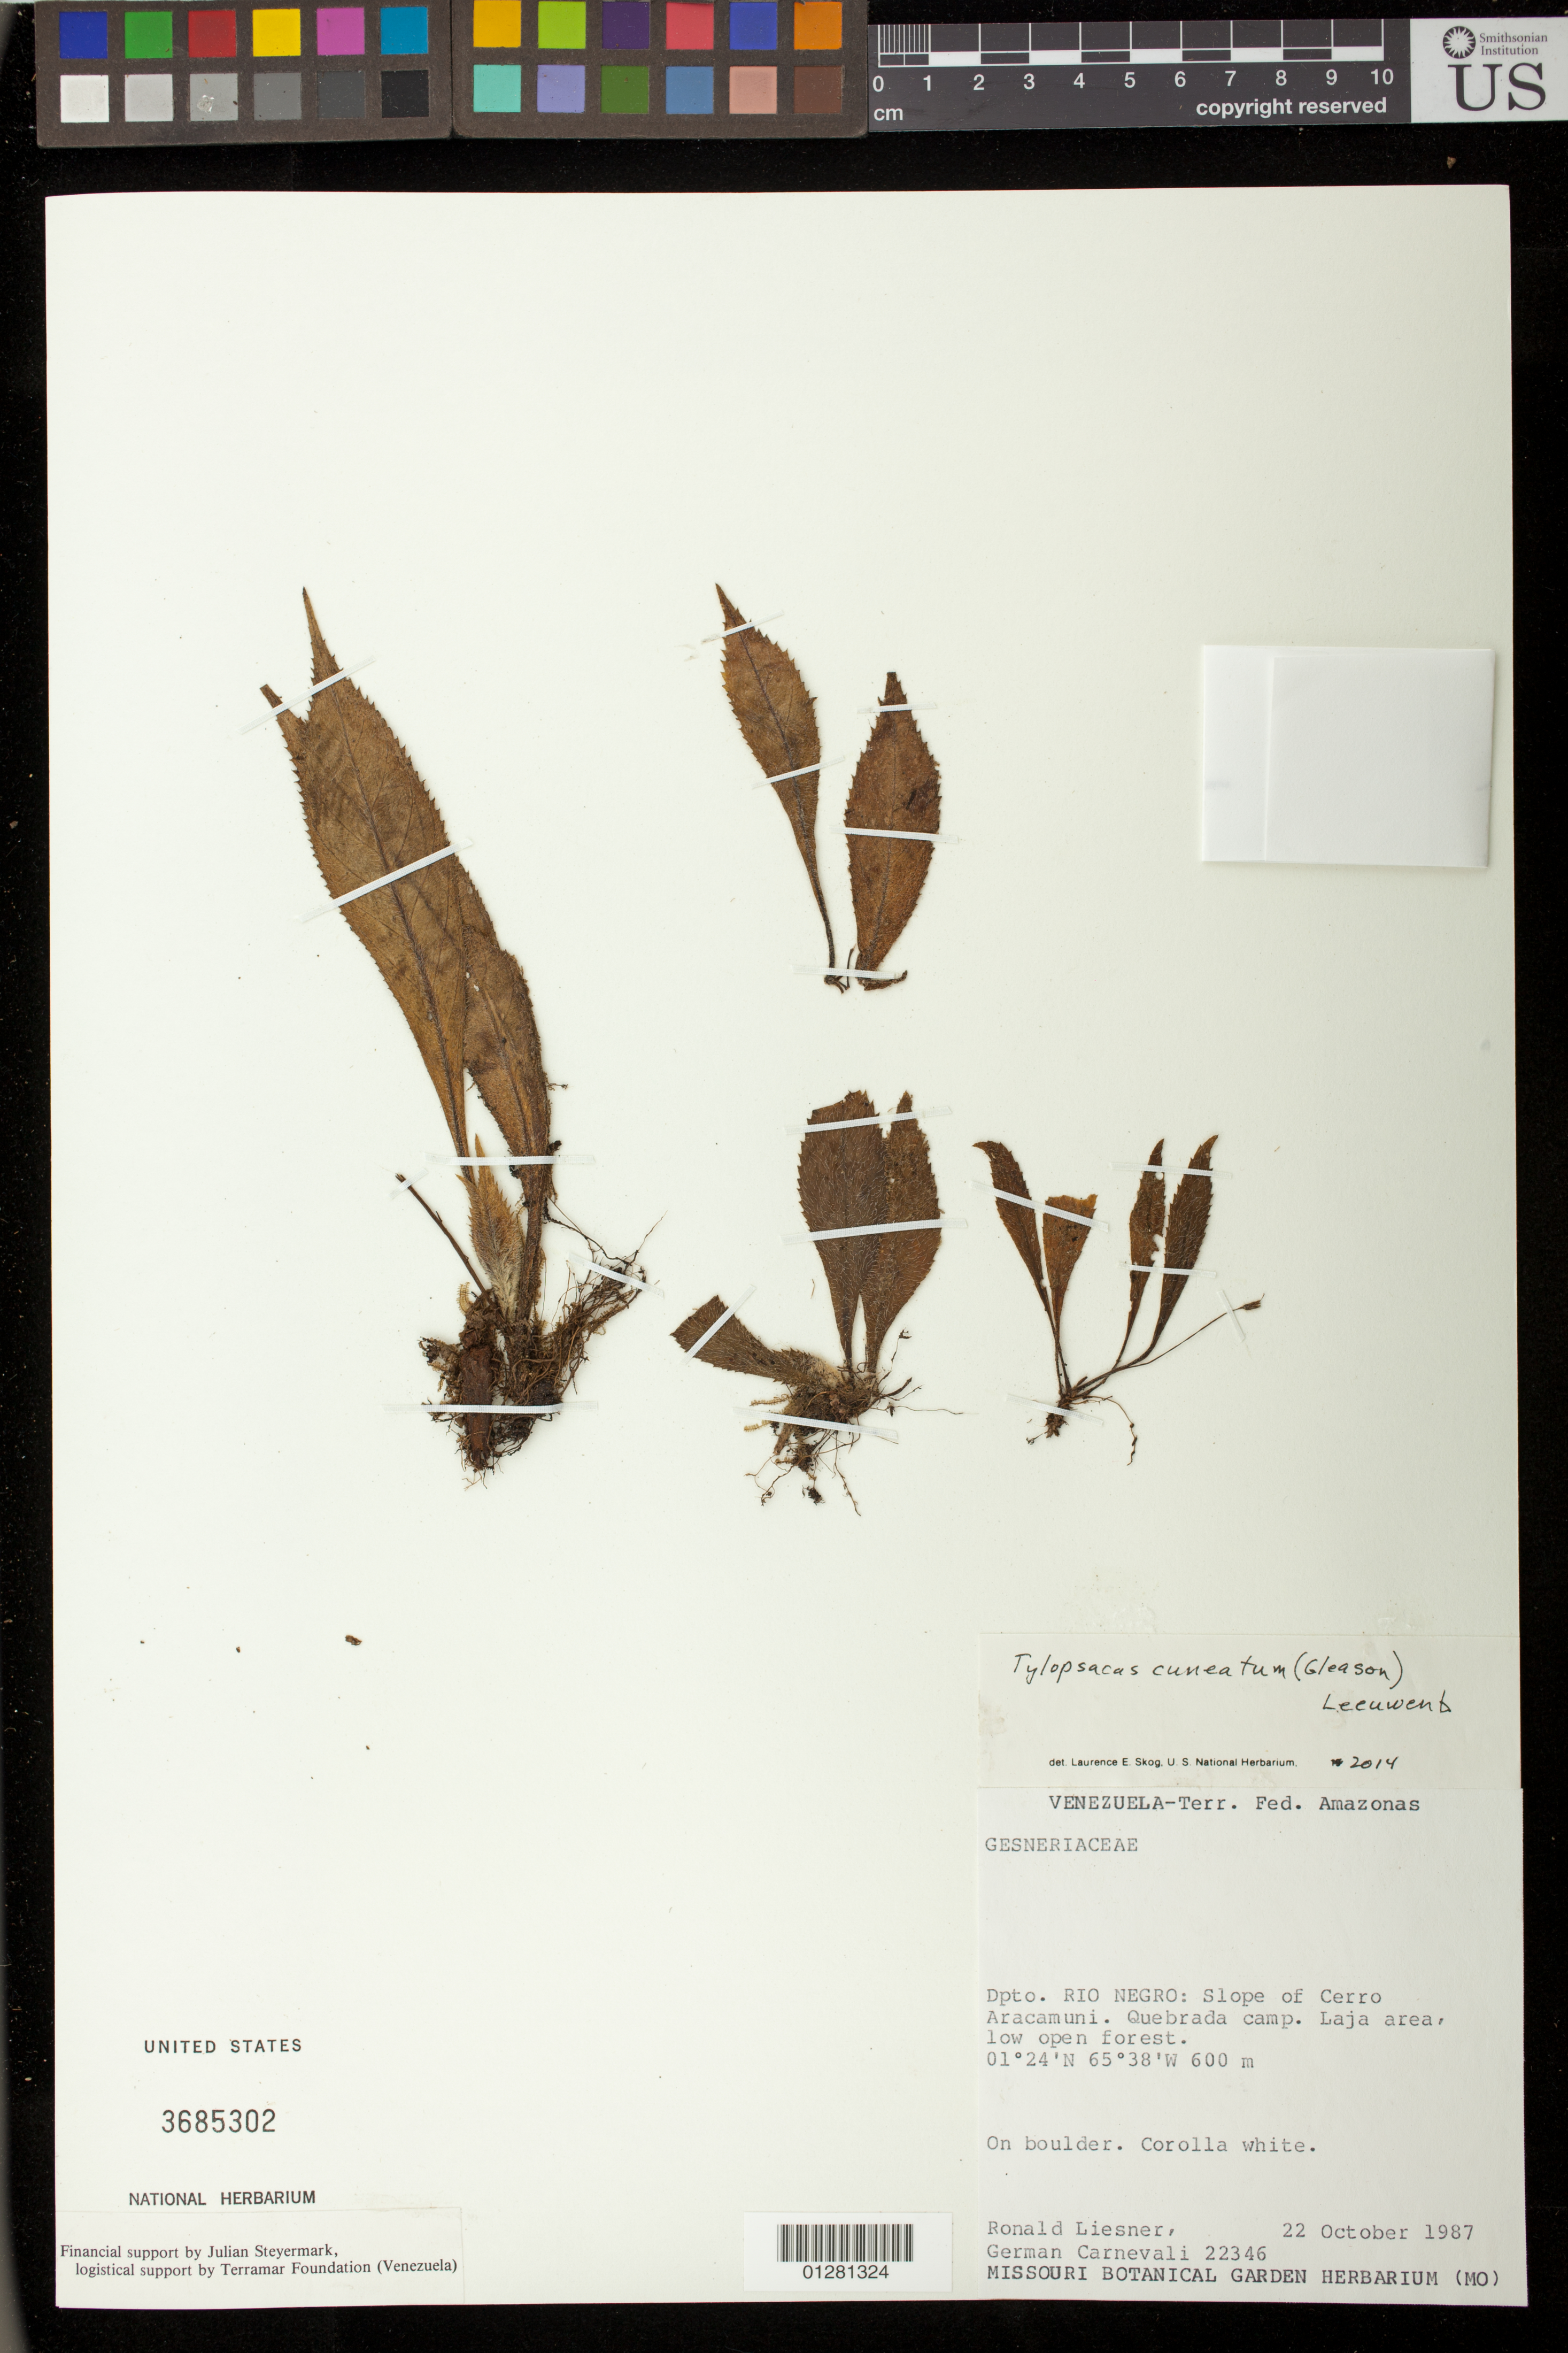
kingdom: Plantae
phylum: Tracheophyta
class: Magnoliopsida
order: Lamiales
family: Gesneriaceae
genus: Tylopsacas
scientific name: Tylopsacas cuneatum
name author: (Gleason) Leeuwenb.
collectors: R. L. Liesner & G. Carnevali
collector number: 22346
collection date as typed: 22 Oct 1987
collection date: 1987-10-22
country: Venezuela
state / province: Amazonas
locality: Dpto Rio Negro. Alope of Cerro Aracamuni.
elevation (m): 600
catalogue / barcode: US 3685302